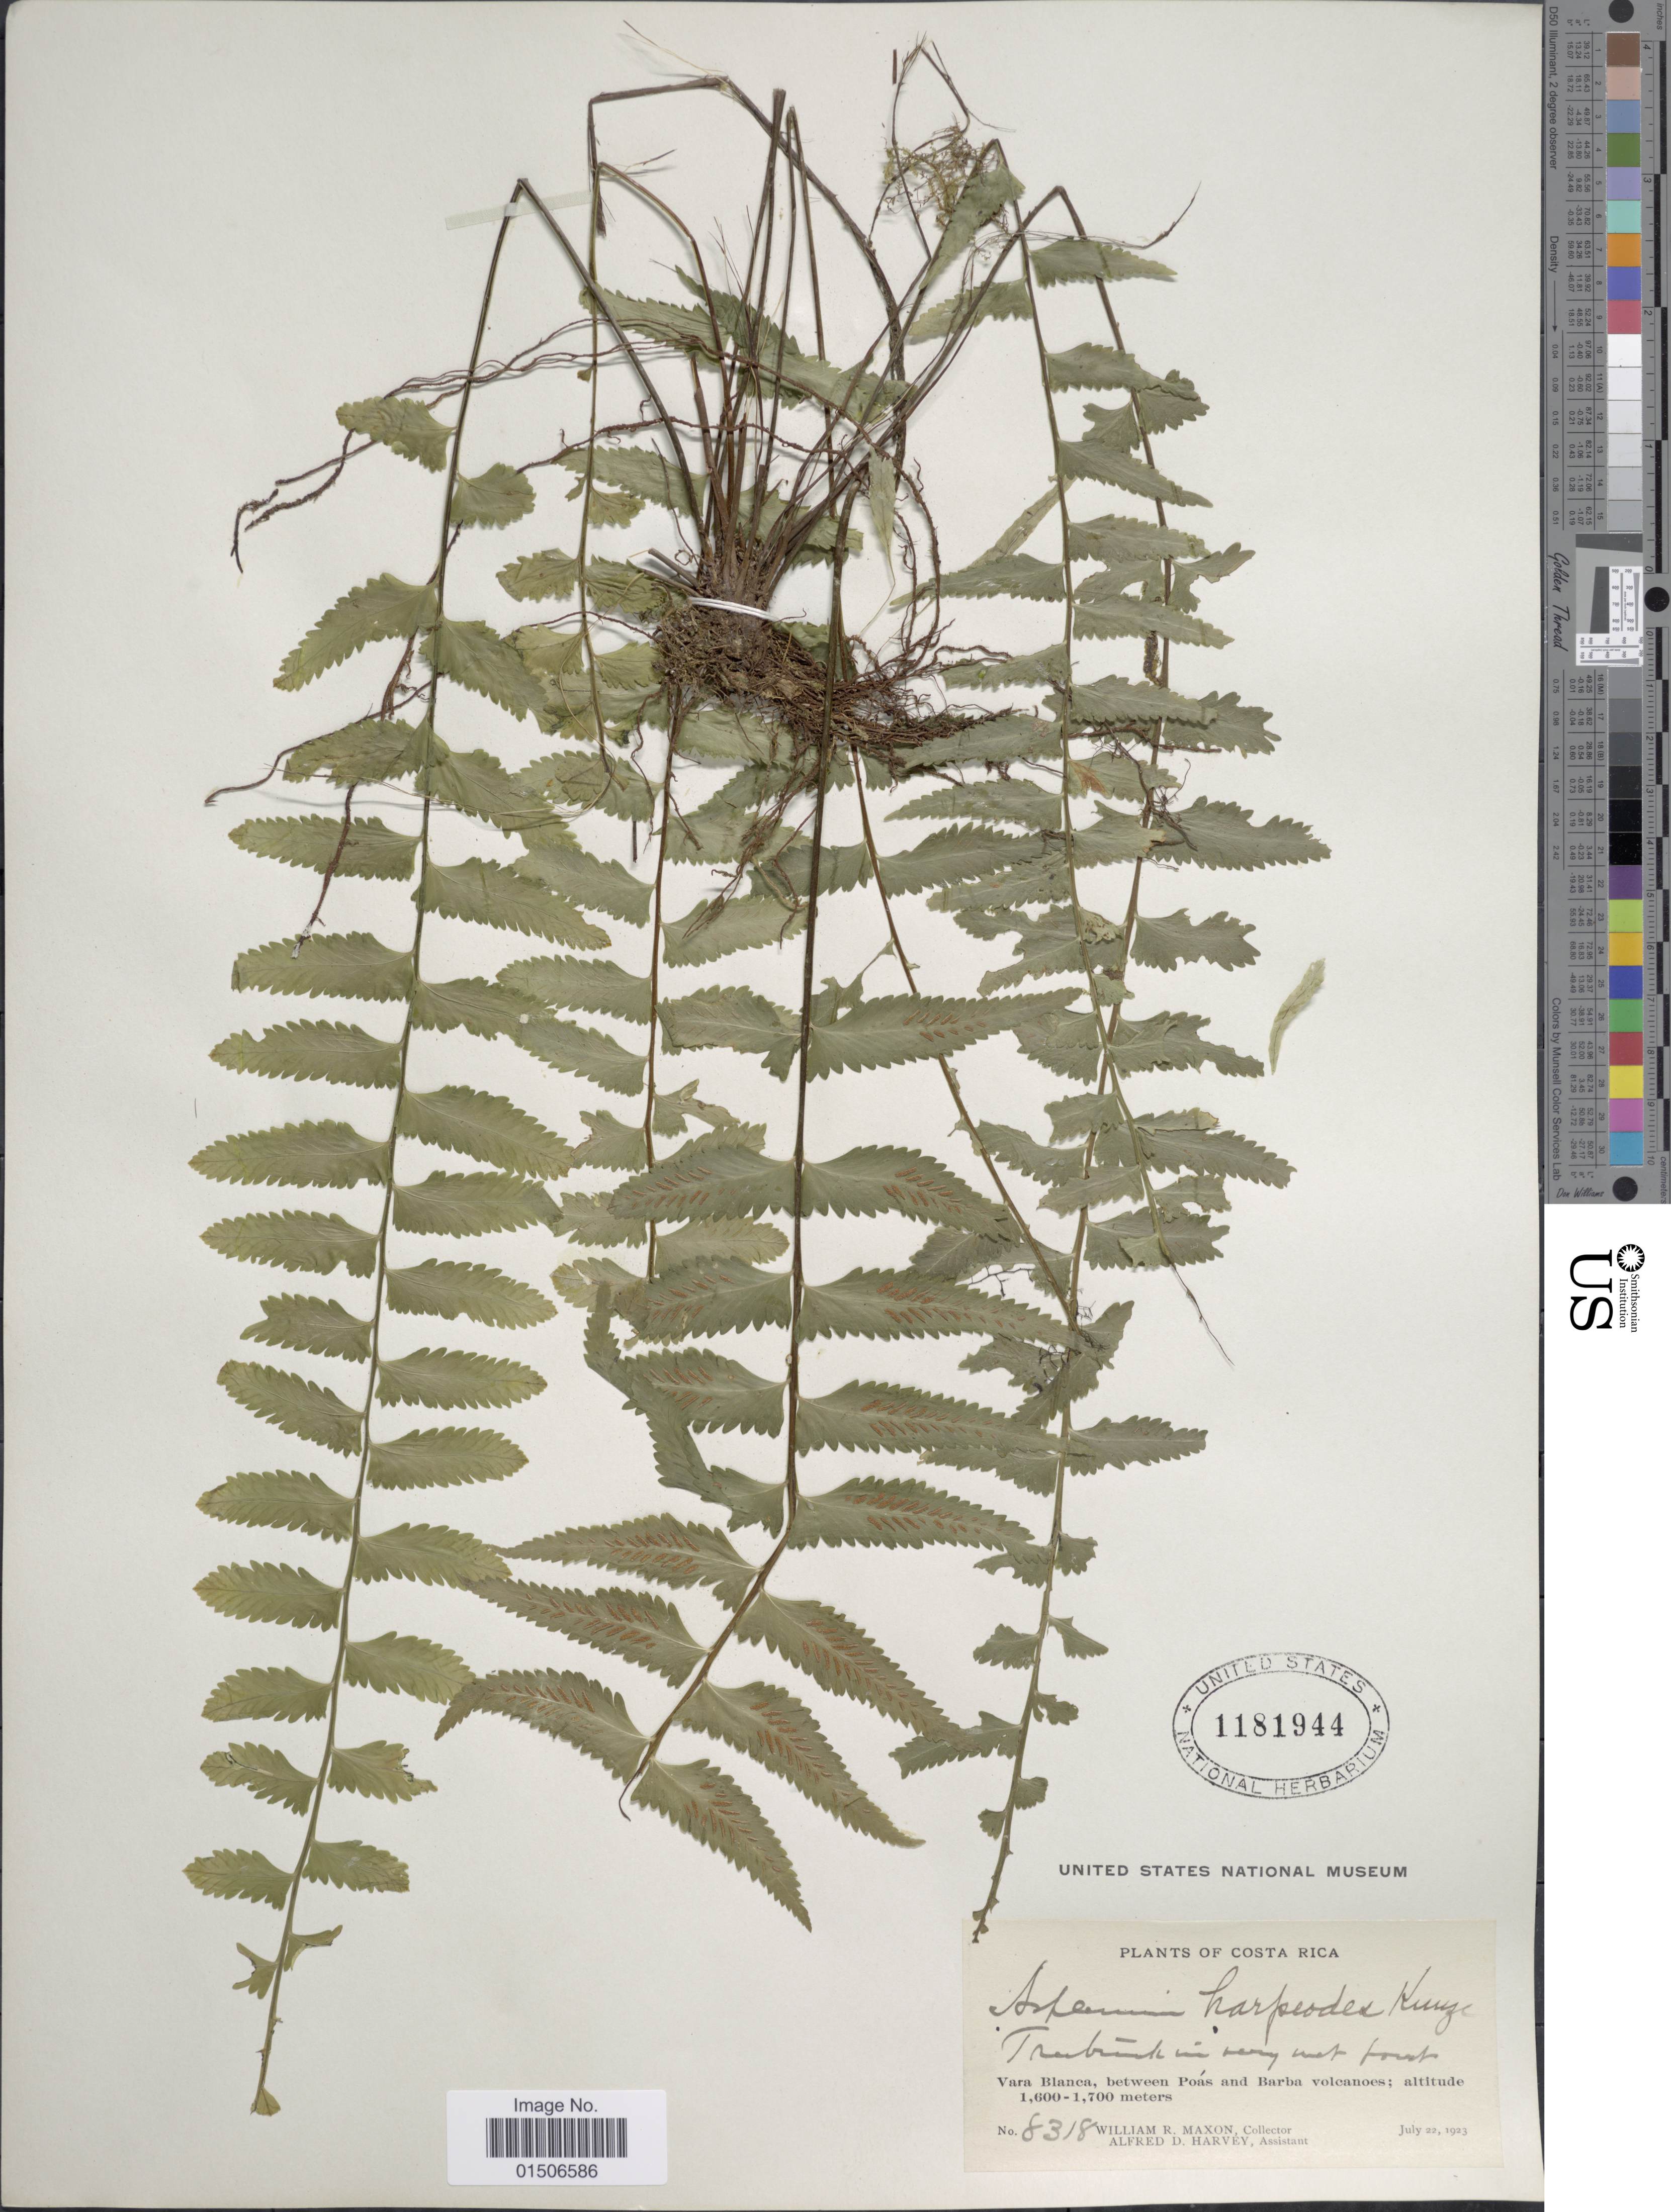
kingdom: Plantae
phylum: Tracheophyta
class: Polypodiopsida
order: Polypodiales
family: Aspleniaceae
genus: Asplenium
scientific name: Asplenium harpeodes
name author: Kunze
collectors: W. R. Maxon & A. D. Harvey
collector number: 8318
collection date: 1923-07-22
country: Costa Rica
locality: Vara Blanca, between Poás and Barba volcanoes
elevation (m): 1600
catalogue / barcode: US 1181944